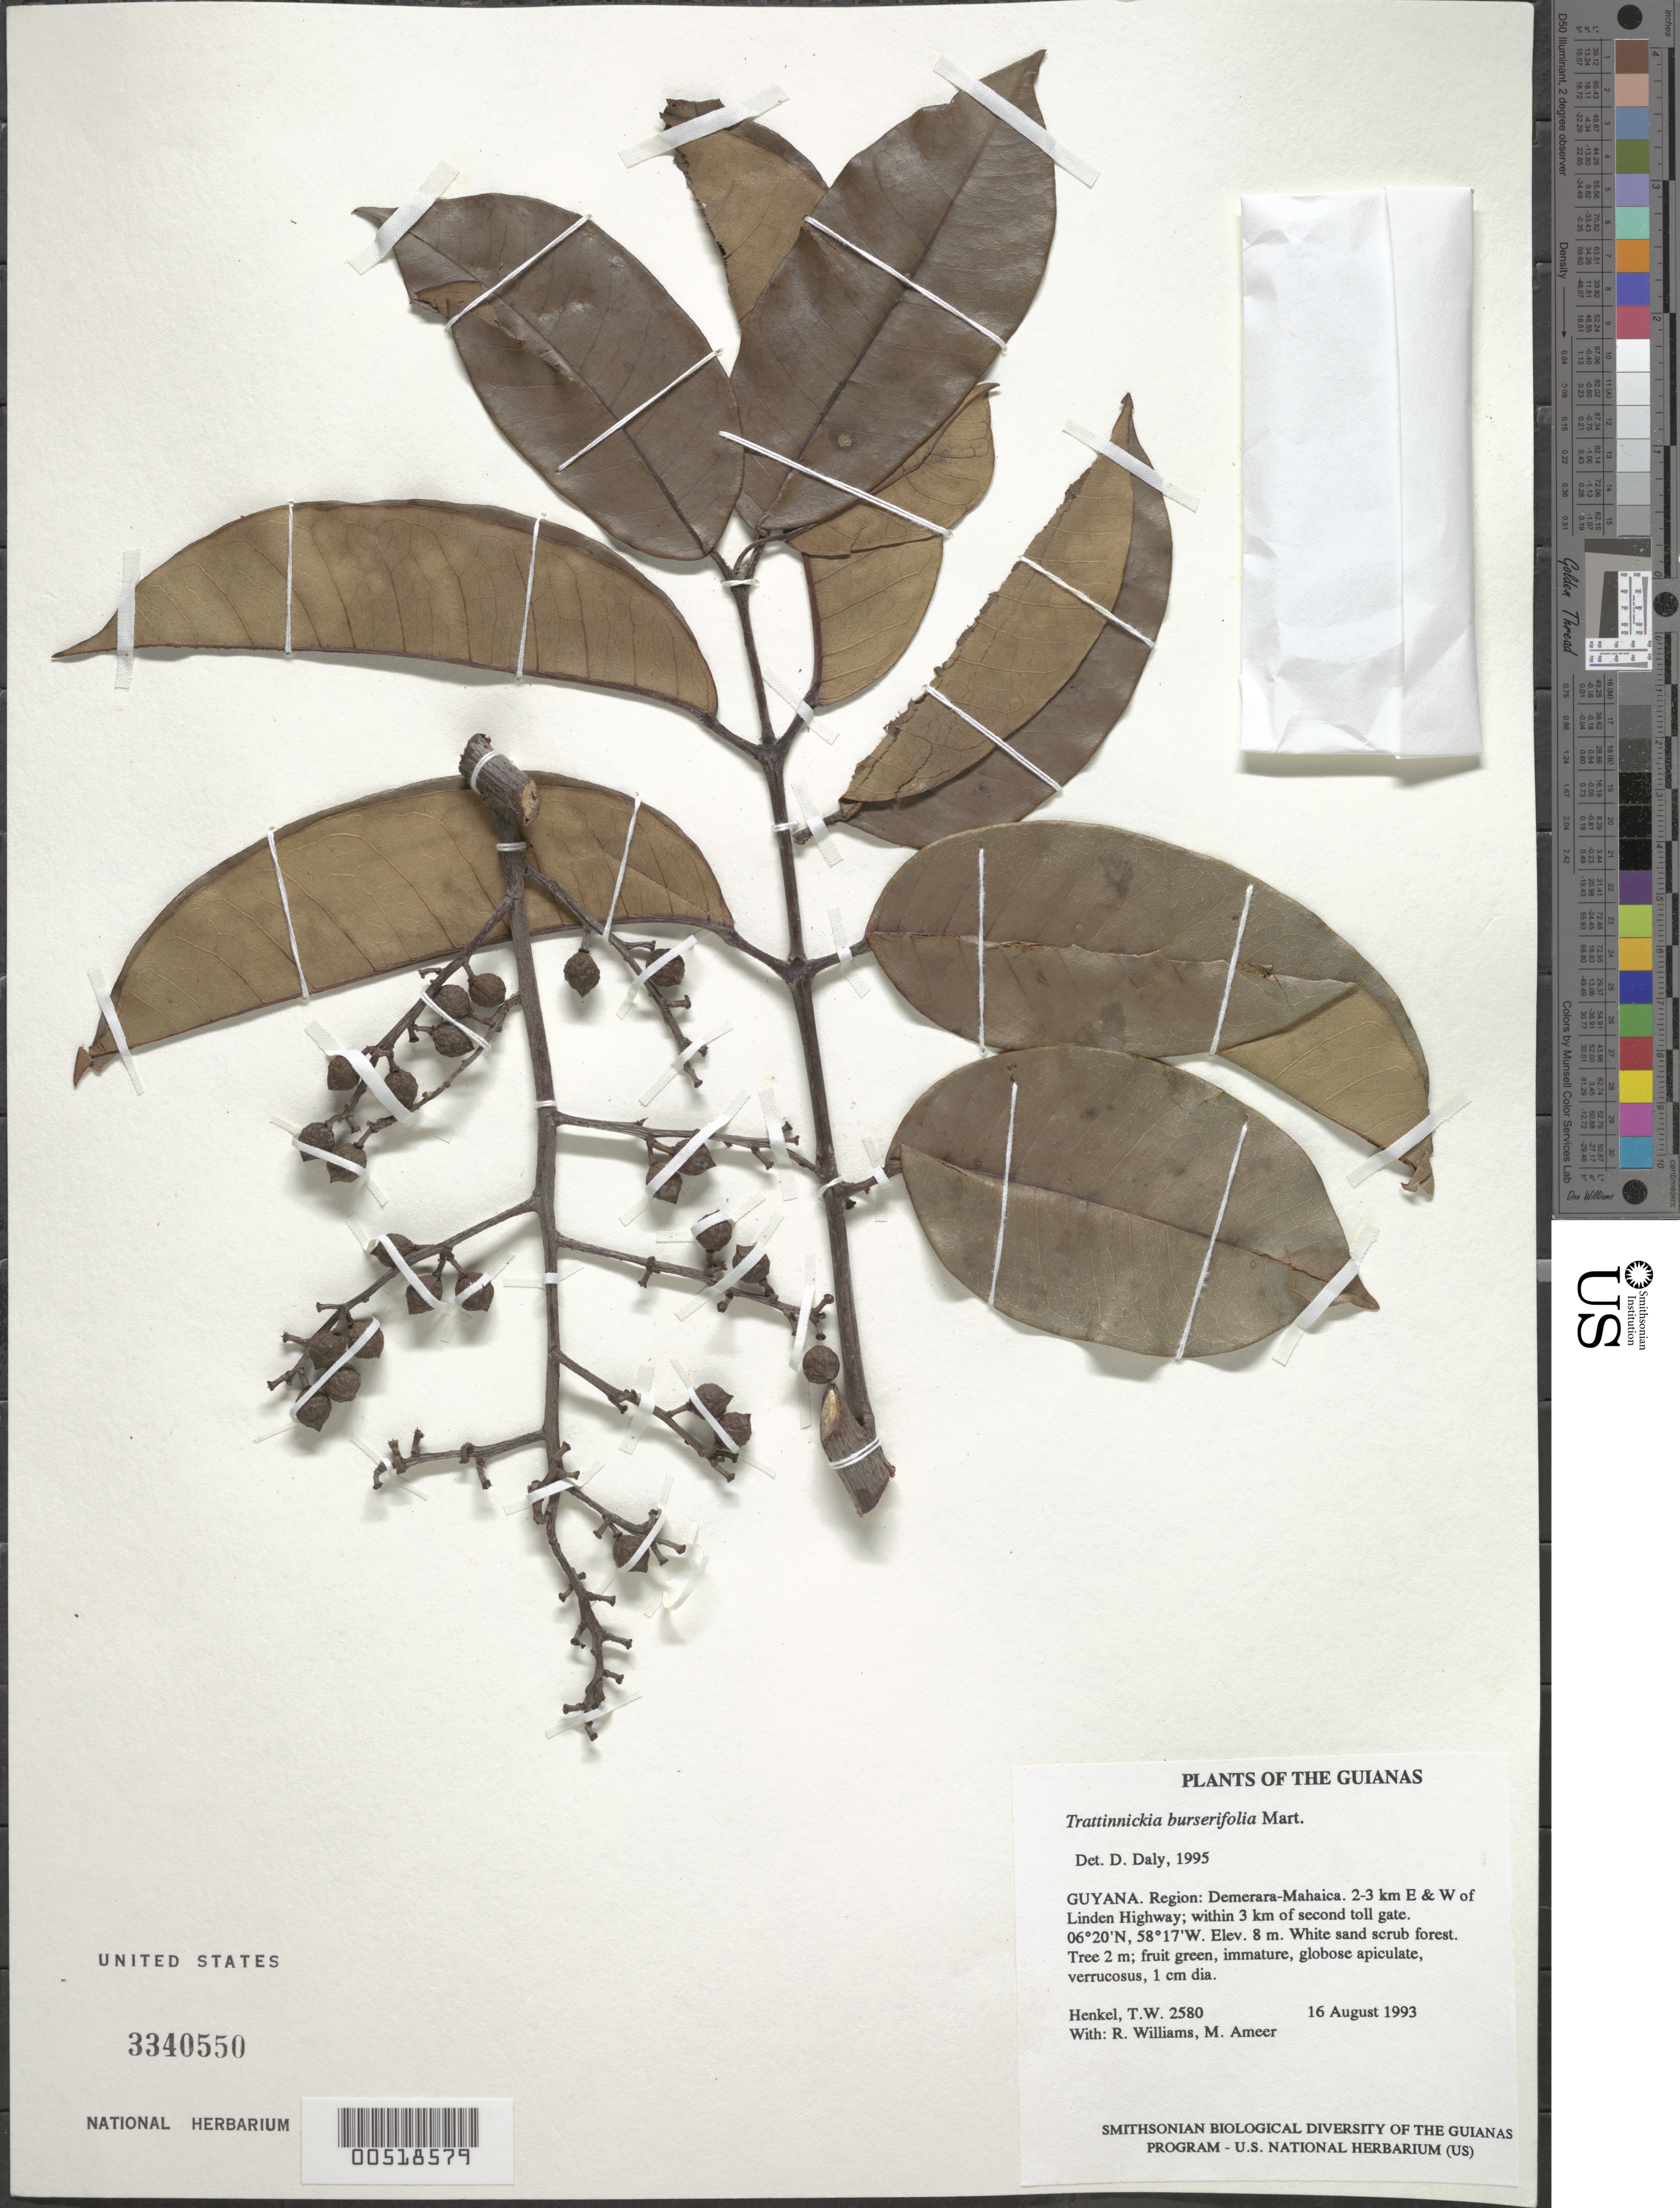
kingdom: Plantae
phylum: Tracheophyta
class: Magnoliopsida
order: Sapindales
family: Burseraceae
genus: Trattinnickia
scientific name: Trattinnickia burserifolia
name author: Mart.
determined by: Daly, D. C.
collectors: T. Henkel, R. Williams & M. Ameer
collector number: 2580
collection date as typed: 16 August 1993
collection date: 1993-08-16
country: Guyana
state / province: Demerara-Mahaica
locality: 2-3 km E & W of Linden Highway; within 3 km of second toll gate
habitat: White sand scrub forest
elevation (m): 8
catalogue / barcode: US 3340550